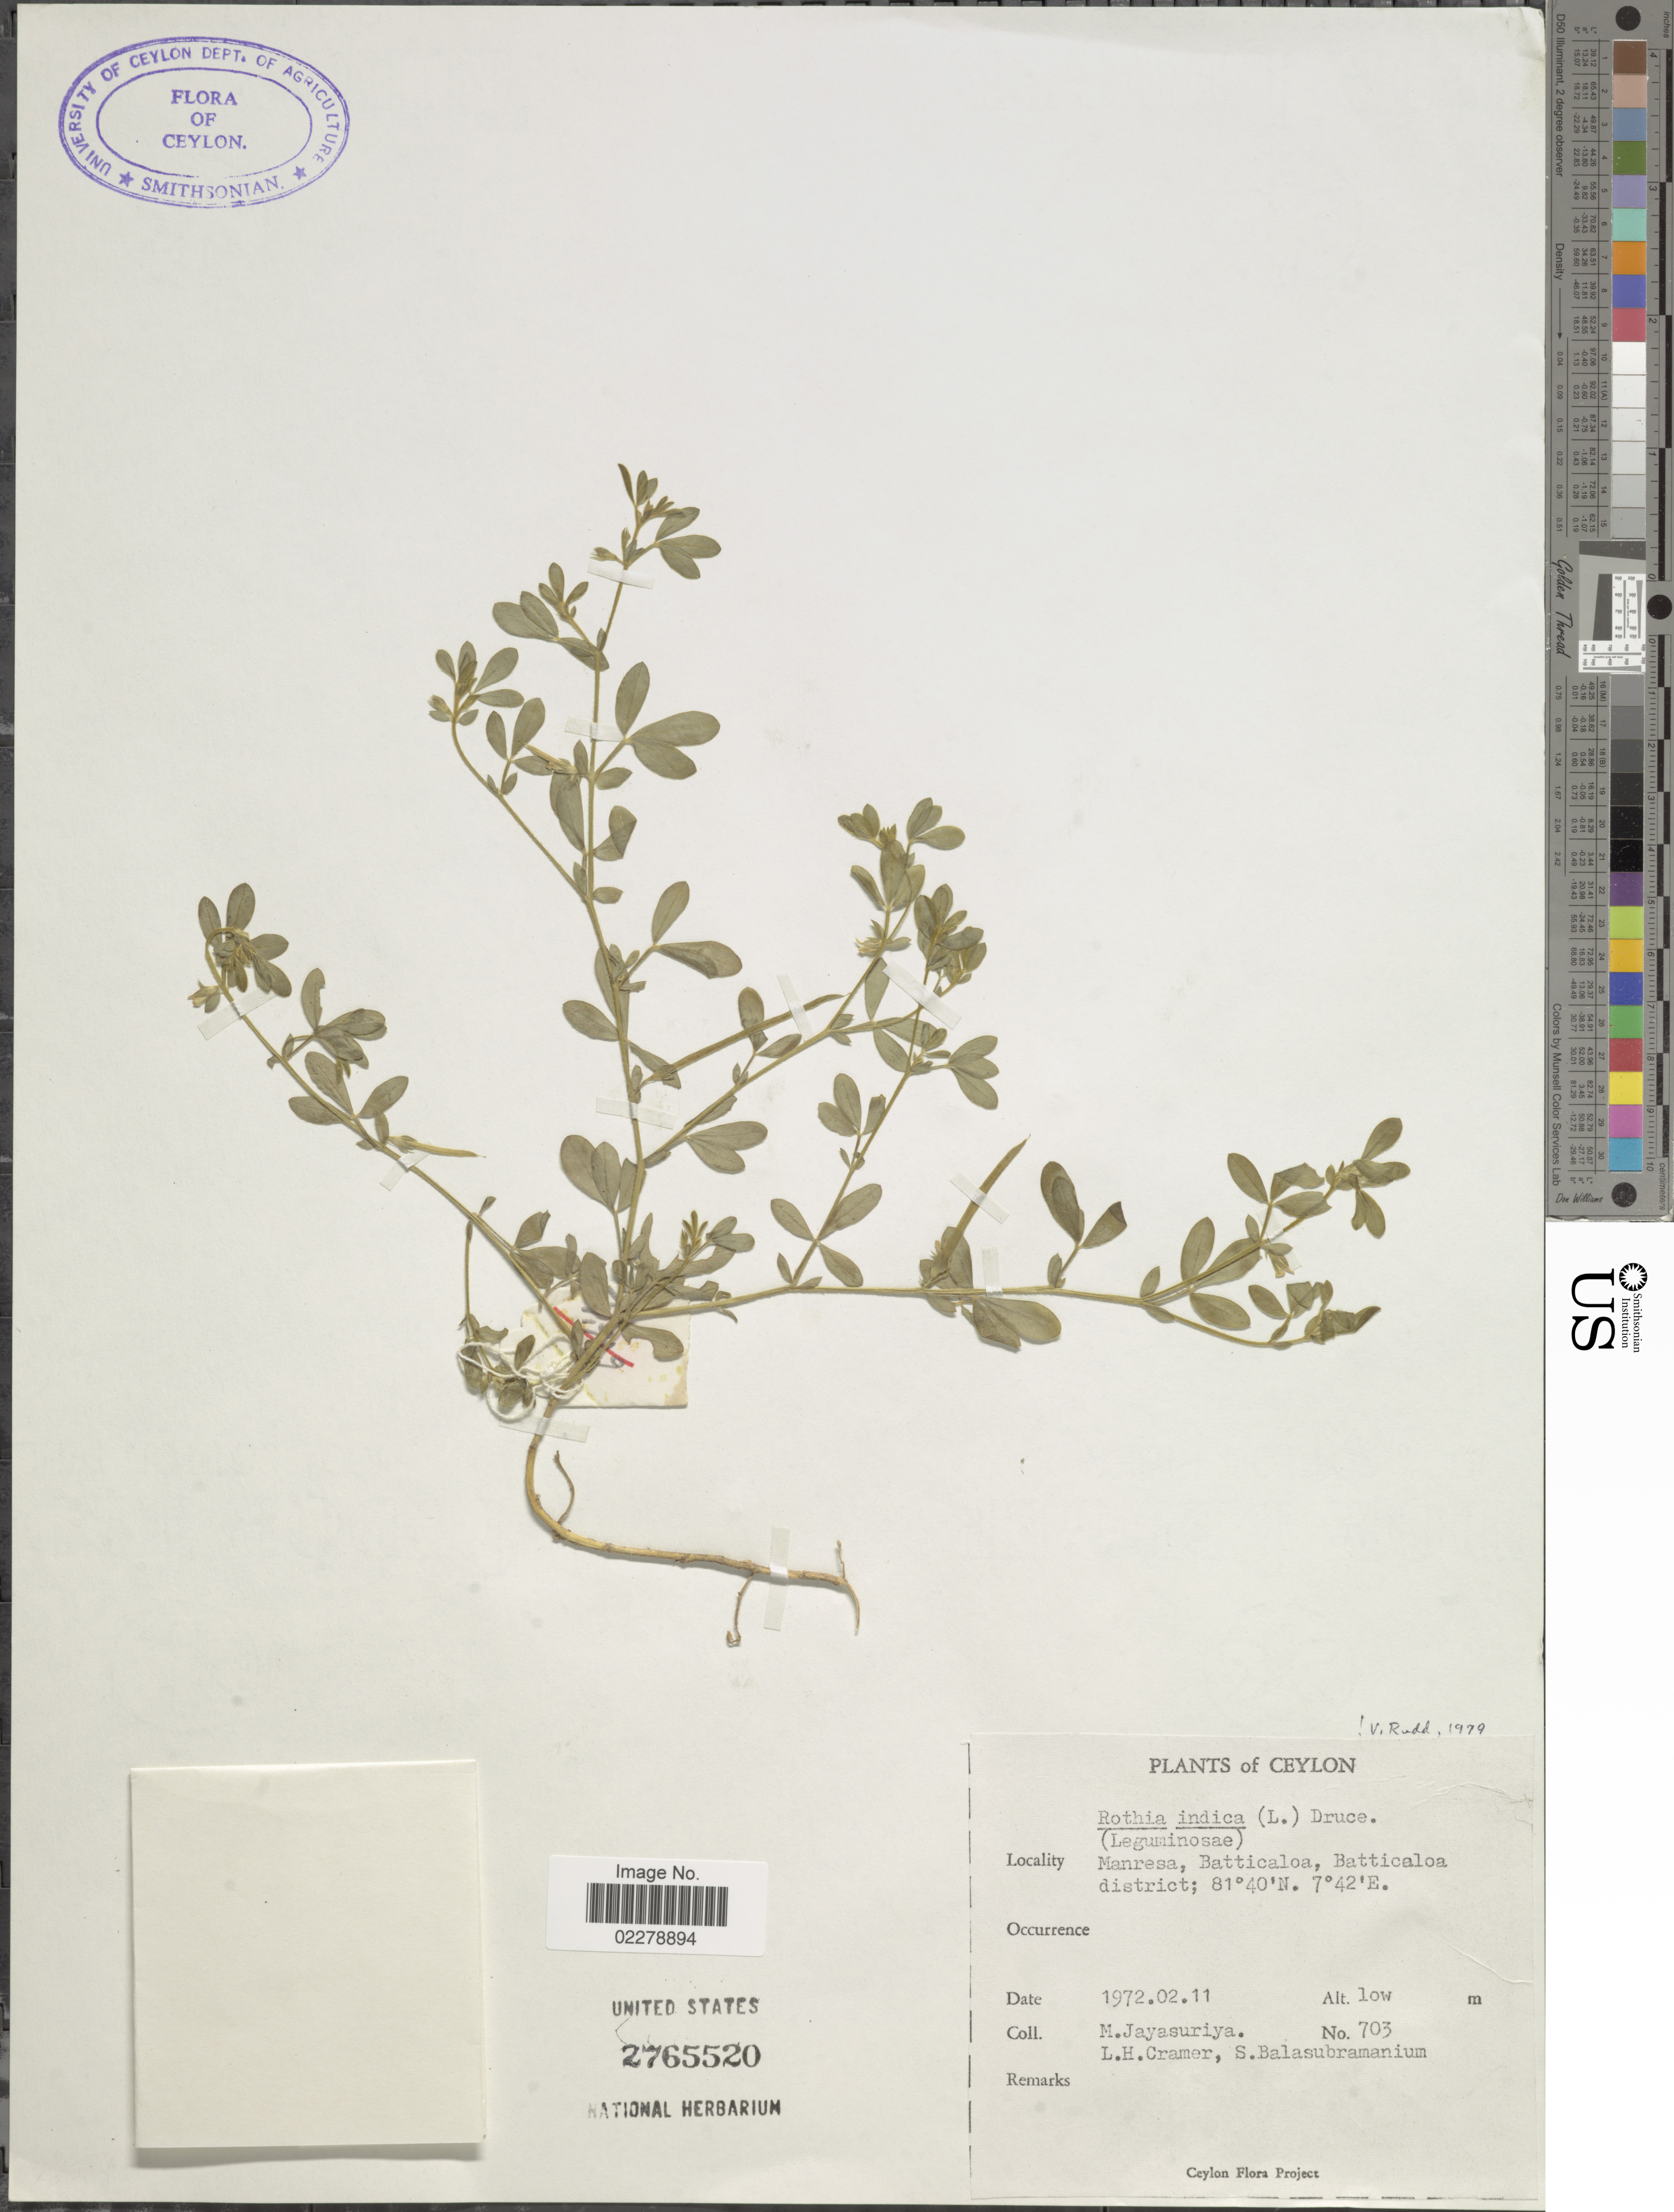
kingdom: Plantae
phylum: Tracheophyta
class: Magnoliopsida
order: Fabales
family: Fabaceae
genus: Rothia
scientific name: Rothia indica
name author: (L.) Druce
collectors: M. Jayasuria, L. H. Cramer & S. Balasubramanium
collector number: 703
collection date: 1972-02-11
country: Sri Lanka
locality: Ceylon, Manresa, Batticaloa, Batticaloa district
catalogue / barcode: US 2765520